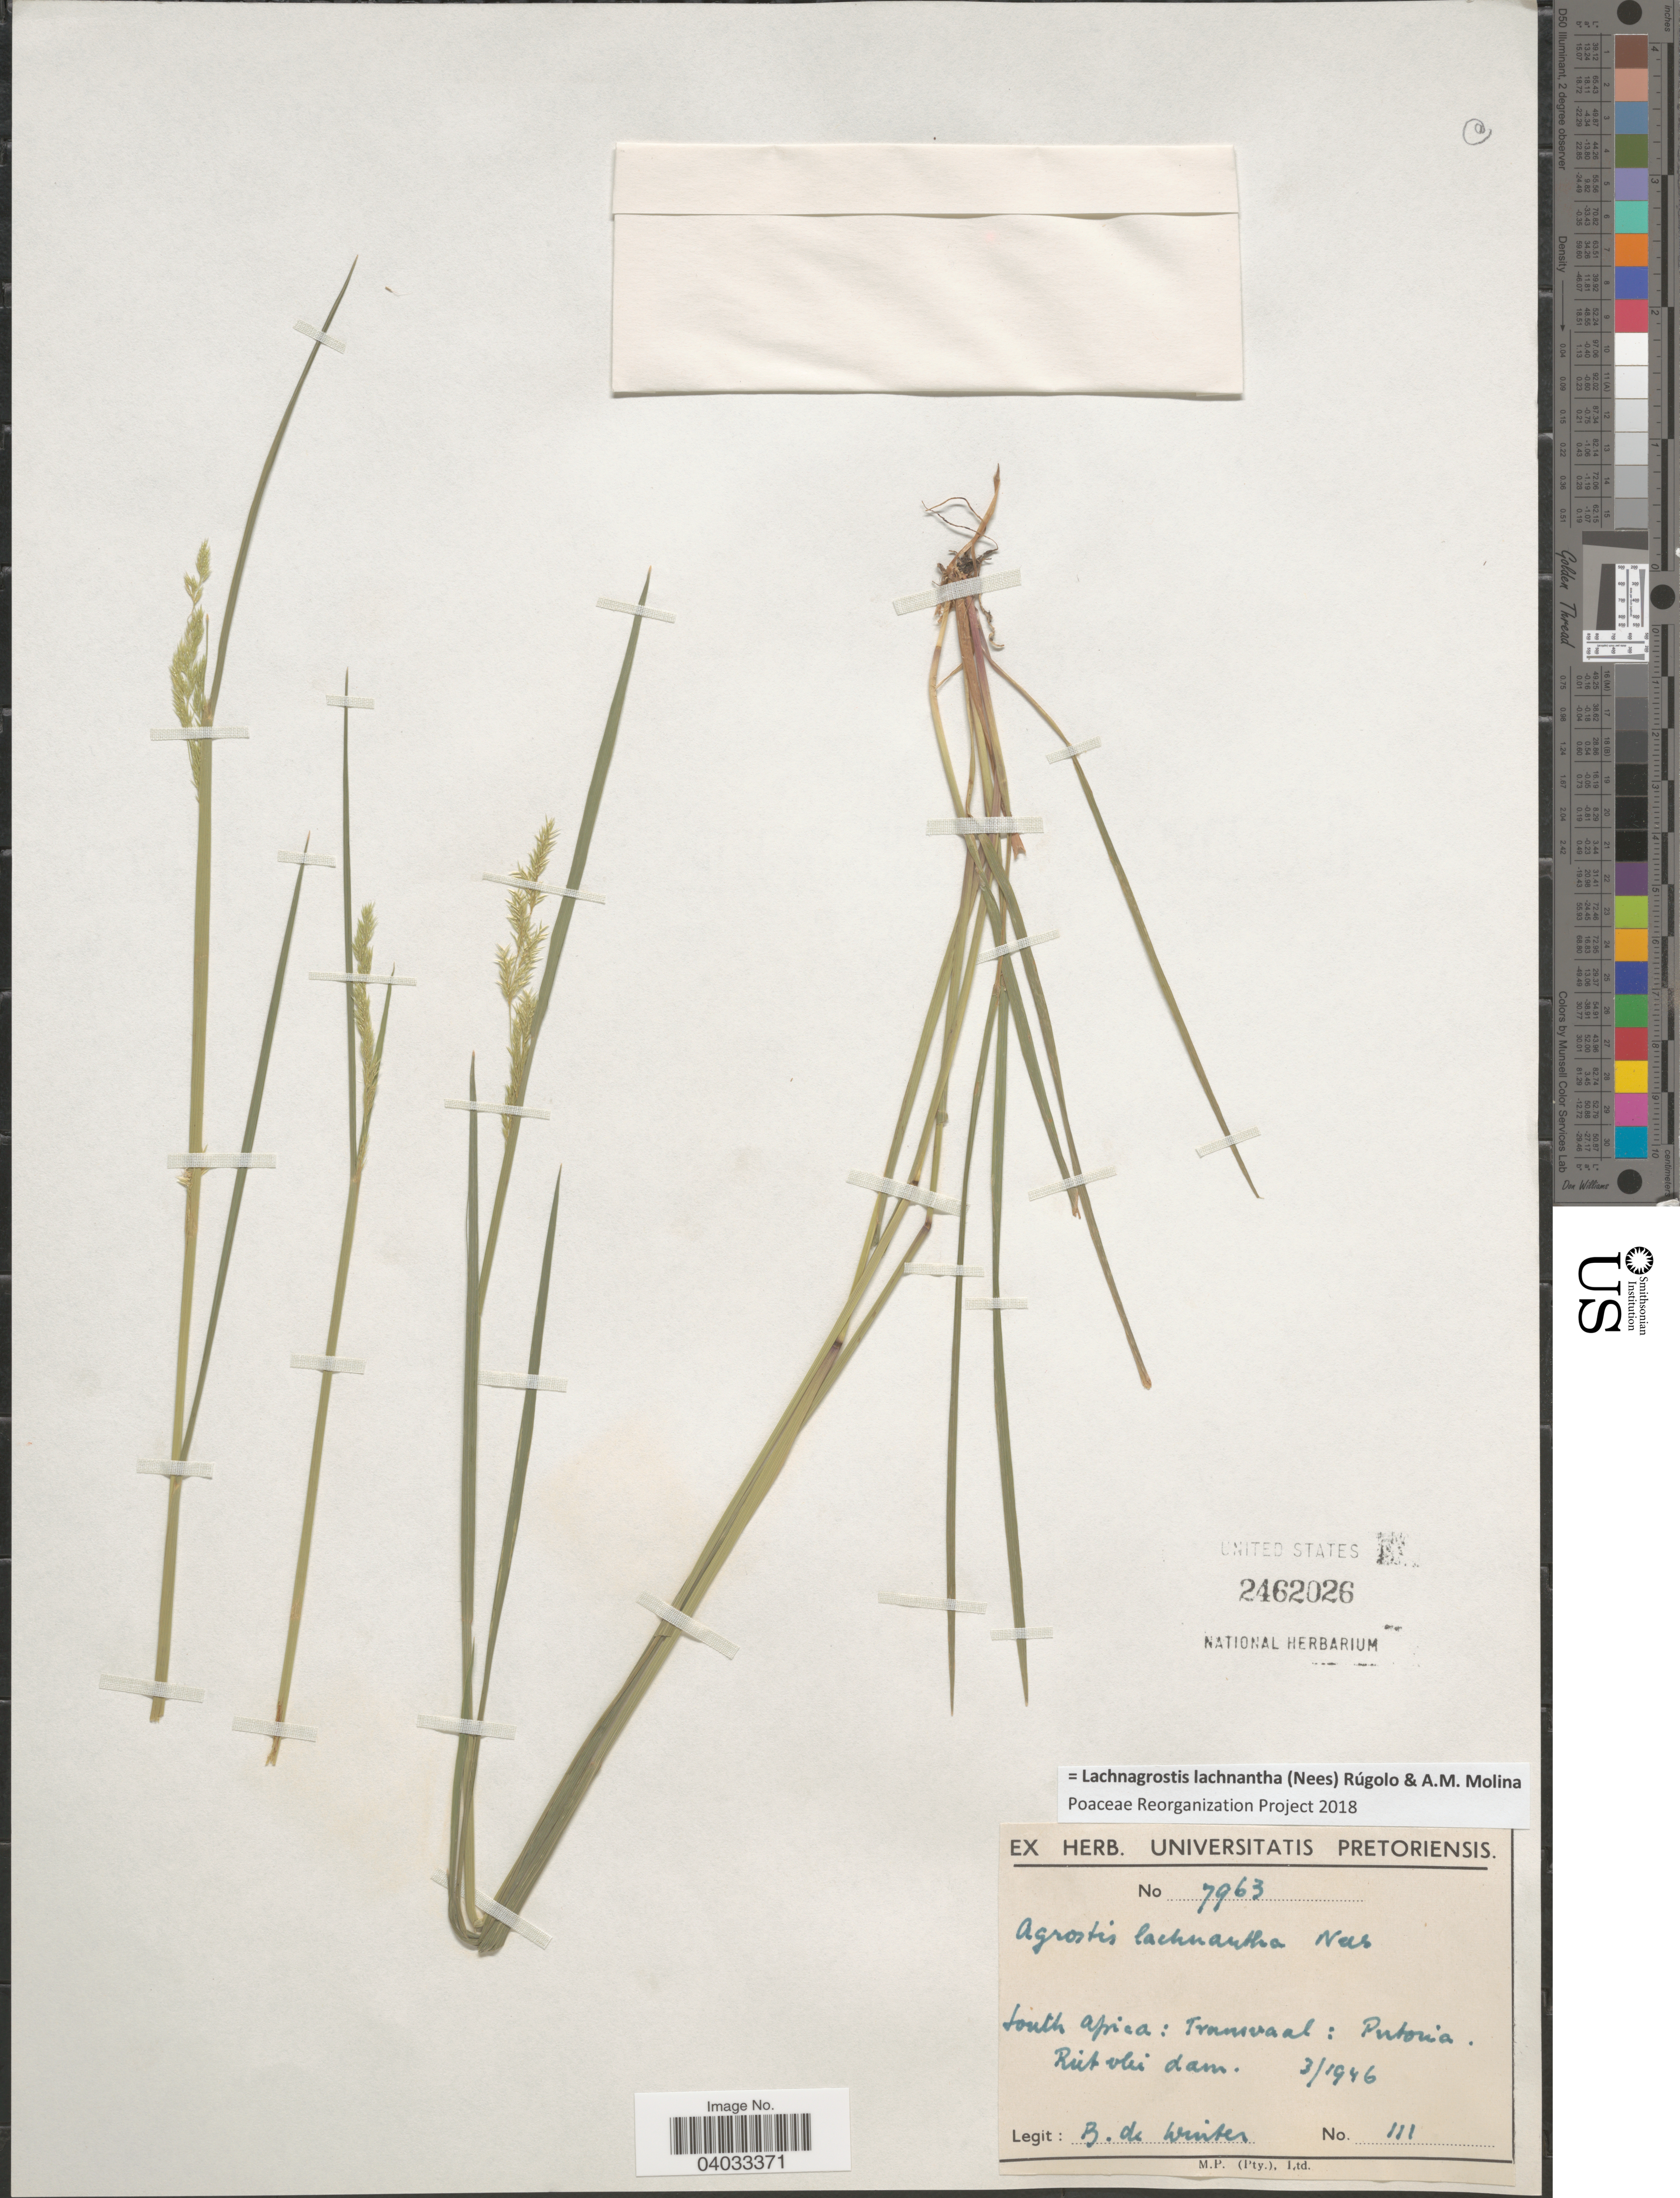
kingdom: Plantae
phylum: Tracheophyta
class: Liliopsida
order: Poales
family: Poaceae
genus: Lachnagrostis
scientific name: Lachnagrostis lachnantha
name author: (Nees) Rúgolo & A.M. Molina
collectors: B. de Winter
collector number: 111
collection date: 1946-03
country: South Africa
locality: Transvaal: Pretoria. Ruitvlei dam.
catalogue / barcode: US 2462026